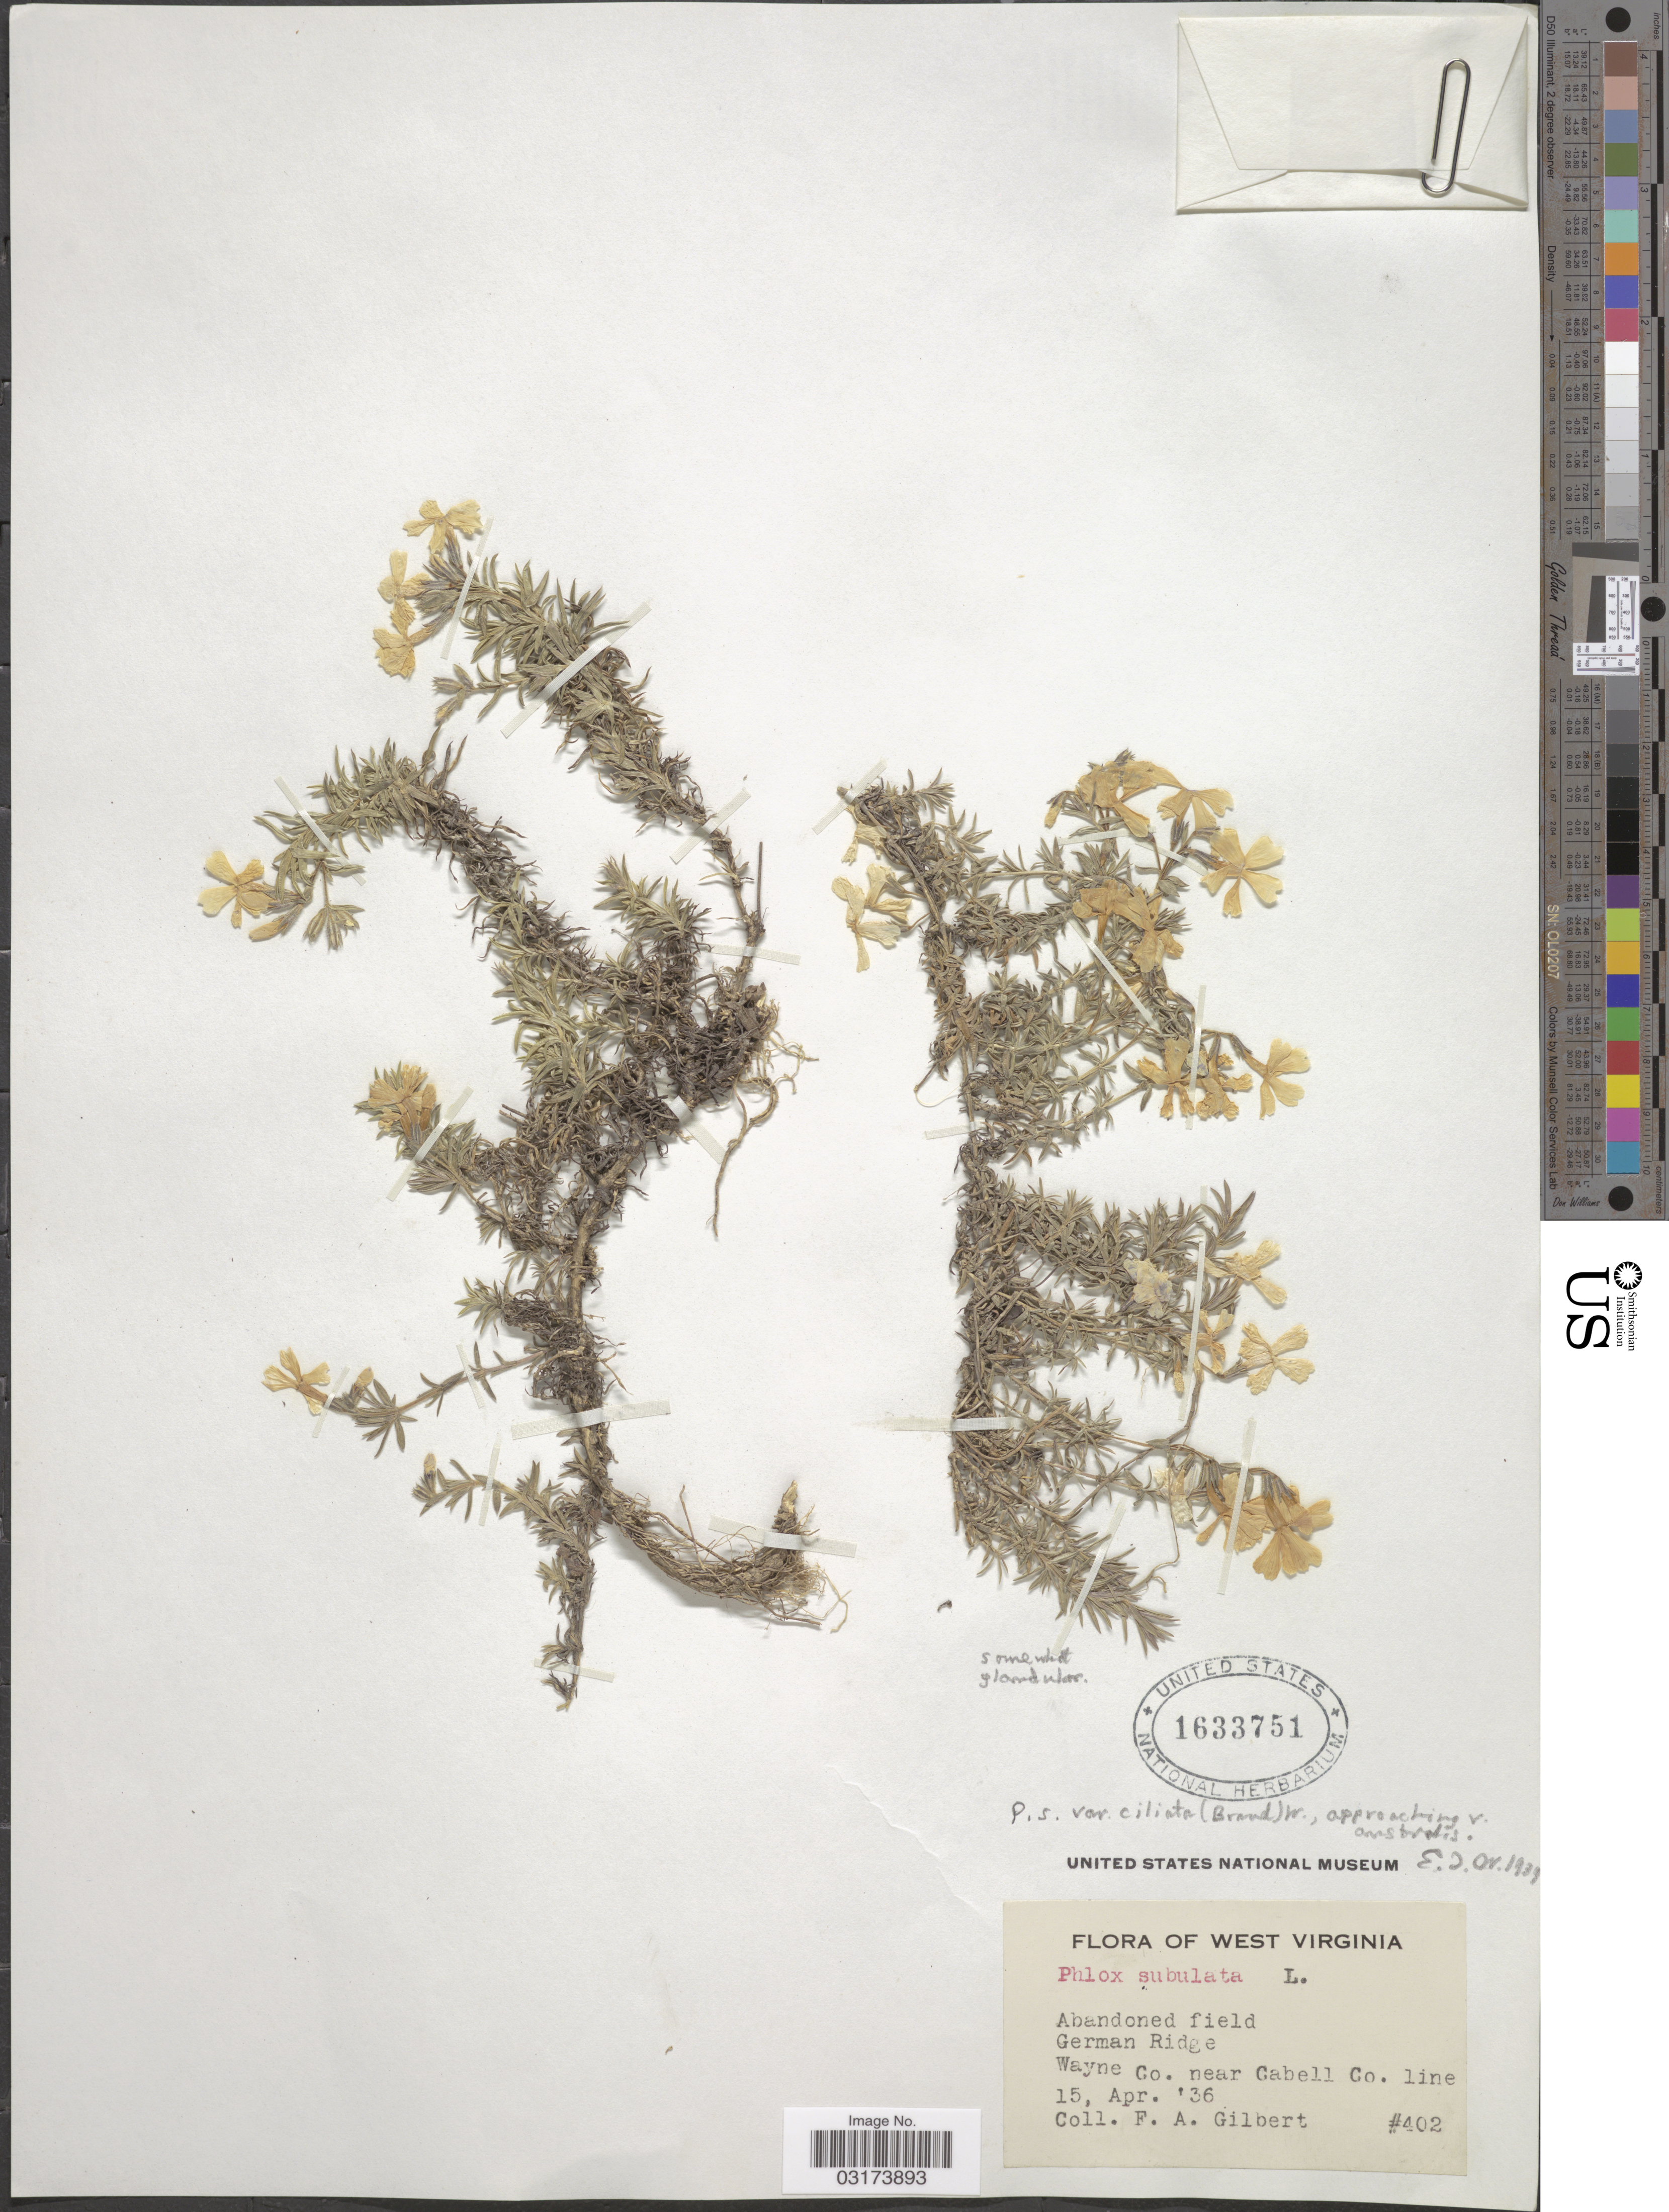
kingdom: Plantae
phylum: Tracheophyta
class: Magnoliopsida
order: Ericales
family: Polemoniaceae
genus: Phlox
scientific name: Phlox subulata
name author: L.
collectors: F. A. Gilbert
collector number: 402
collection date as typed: Transcribed d/m/y: 15/4/36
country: United States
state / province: West Virginia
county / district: Wayne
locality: German Ridge, Wayne Co. near Cabell Co. line.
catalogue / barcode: US 1633751